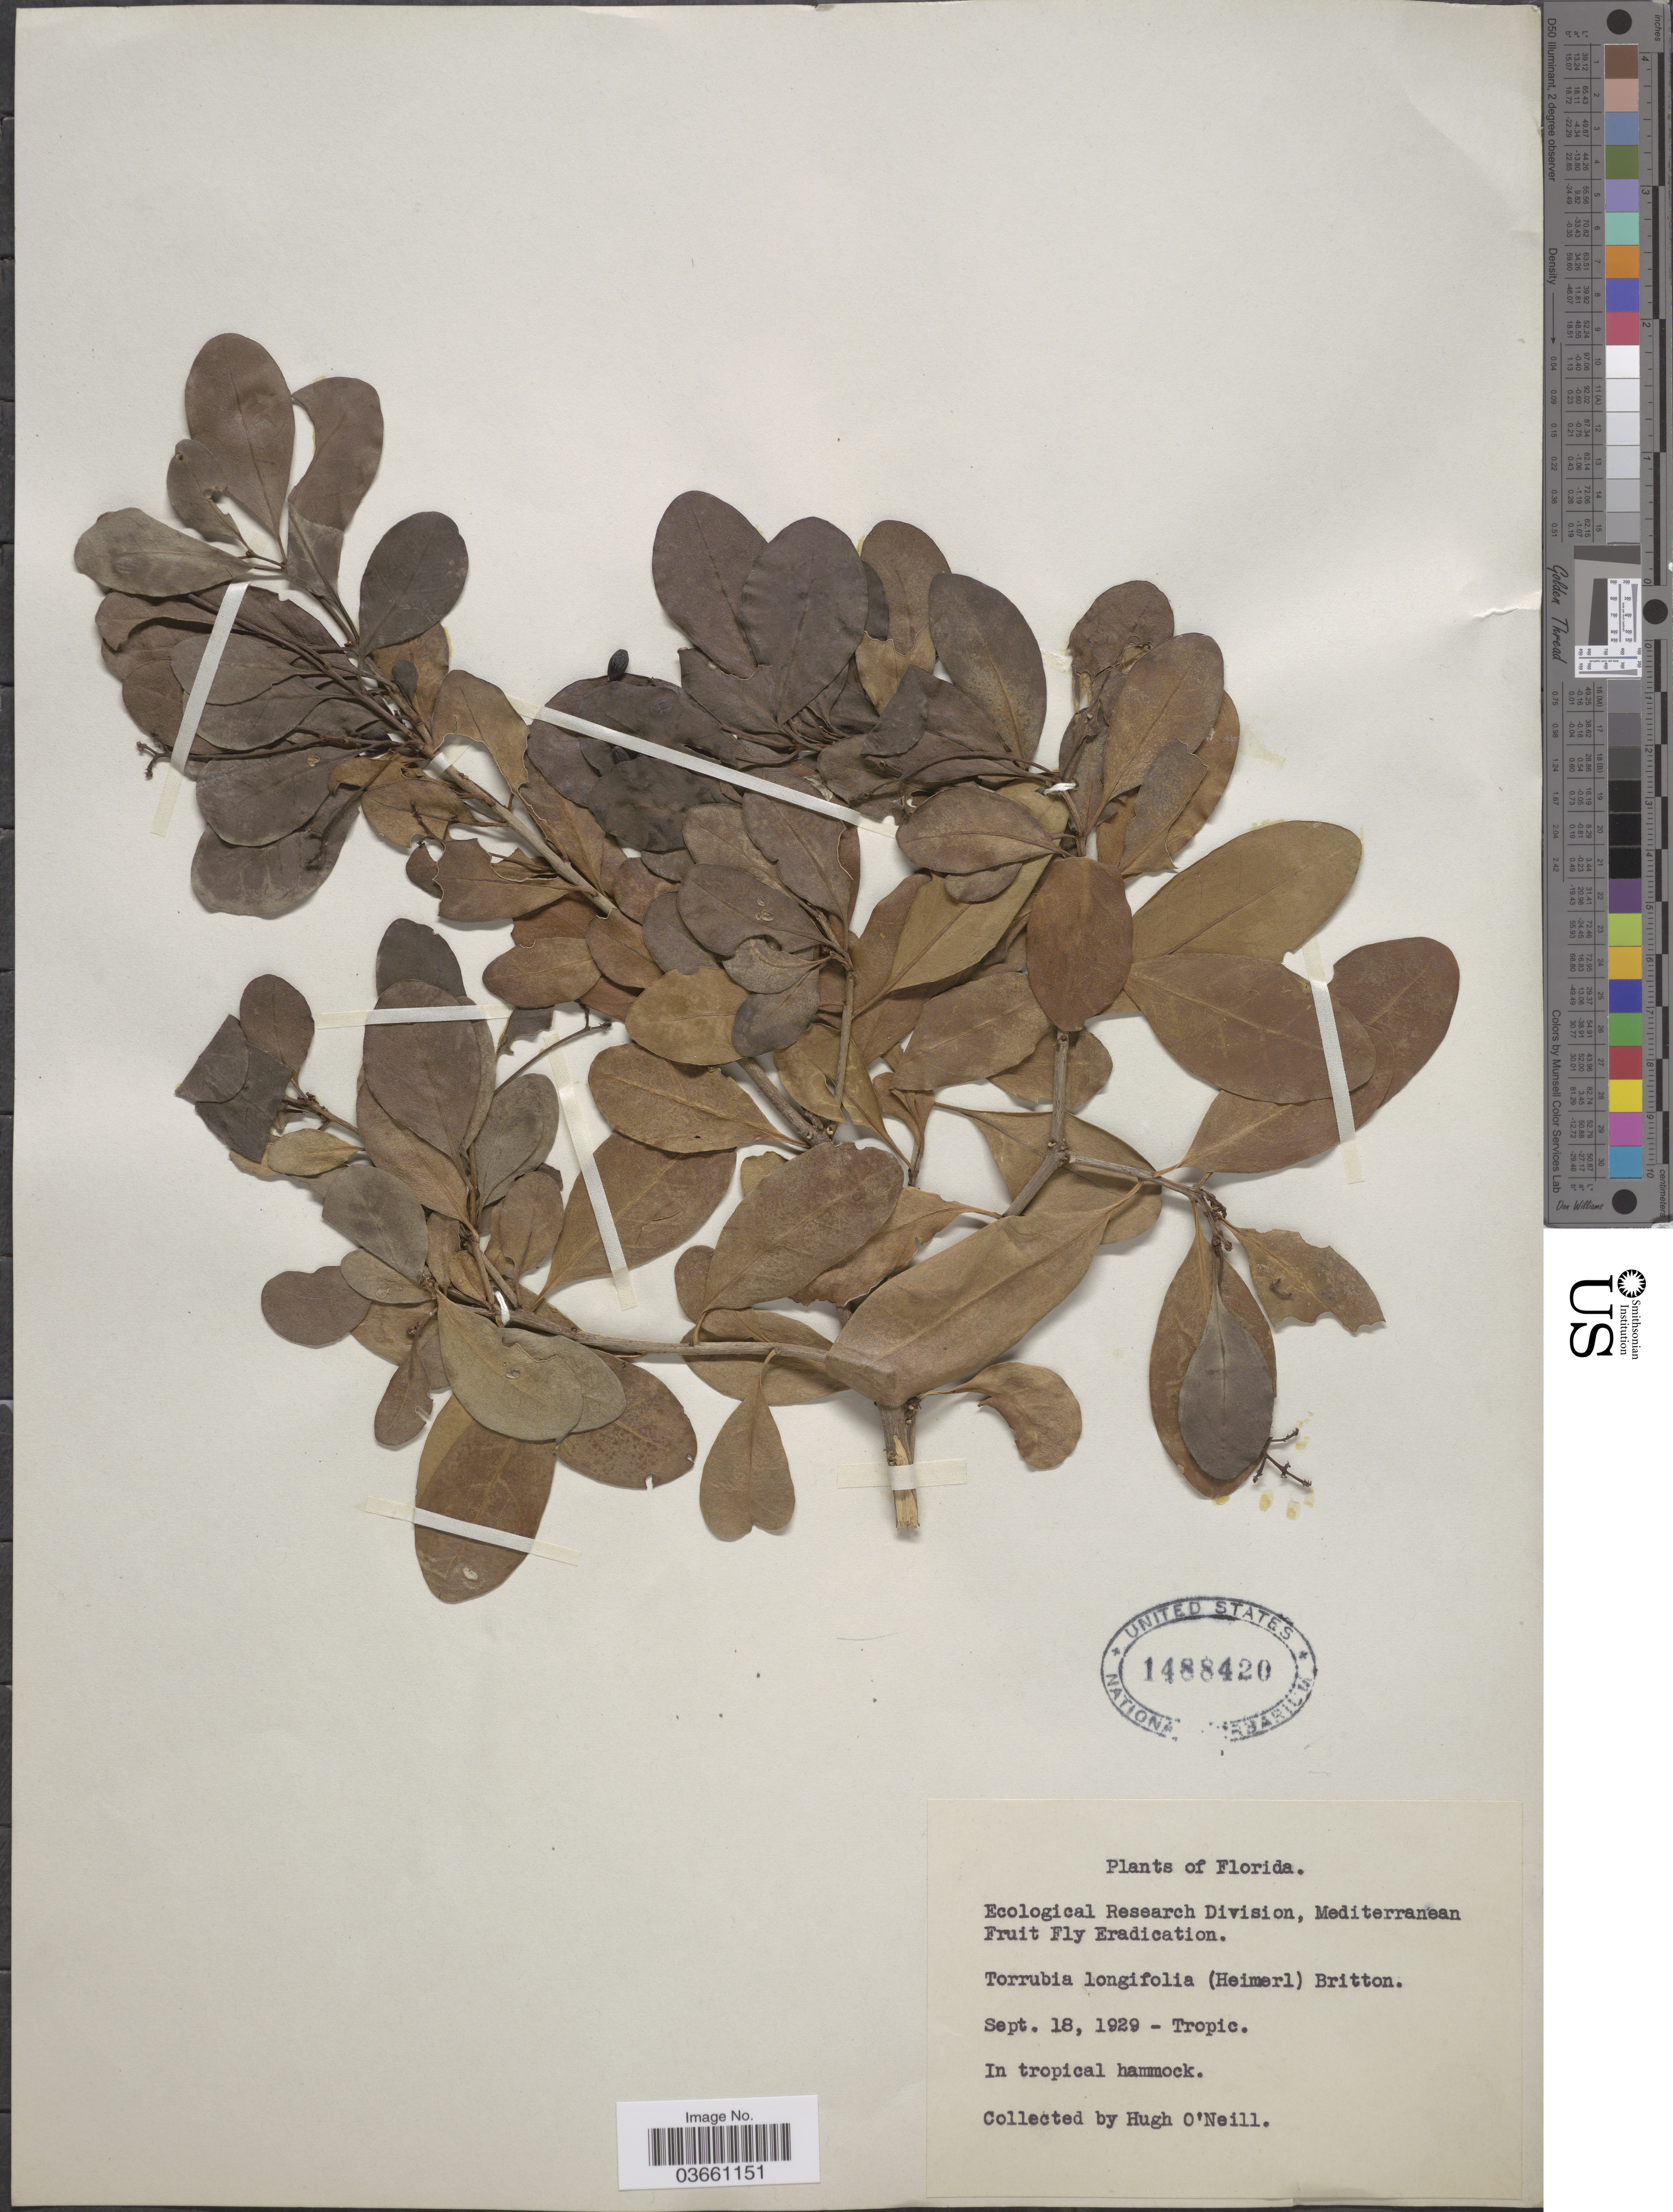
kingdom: Plantae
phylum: Tracheophyta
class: Magnoliopsida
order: Caryophyllales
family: Nyctaginaceae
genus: Guapira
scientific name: Guapira discolor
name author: (Spreng.) Little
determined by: Strong, Mark T., (BOT), Smithsonian Institution - National Museum of Natural History (UNITED STATES)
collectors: H. O'Neill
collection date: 1929-09-18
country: United States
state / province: Florida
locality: Tropic. In tropical hammock.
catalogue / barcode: US 1488420